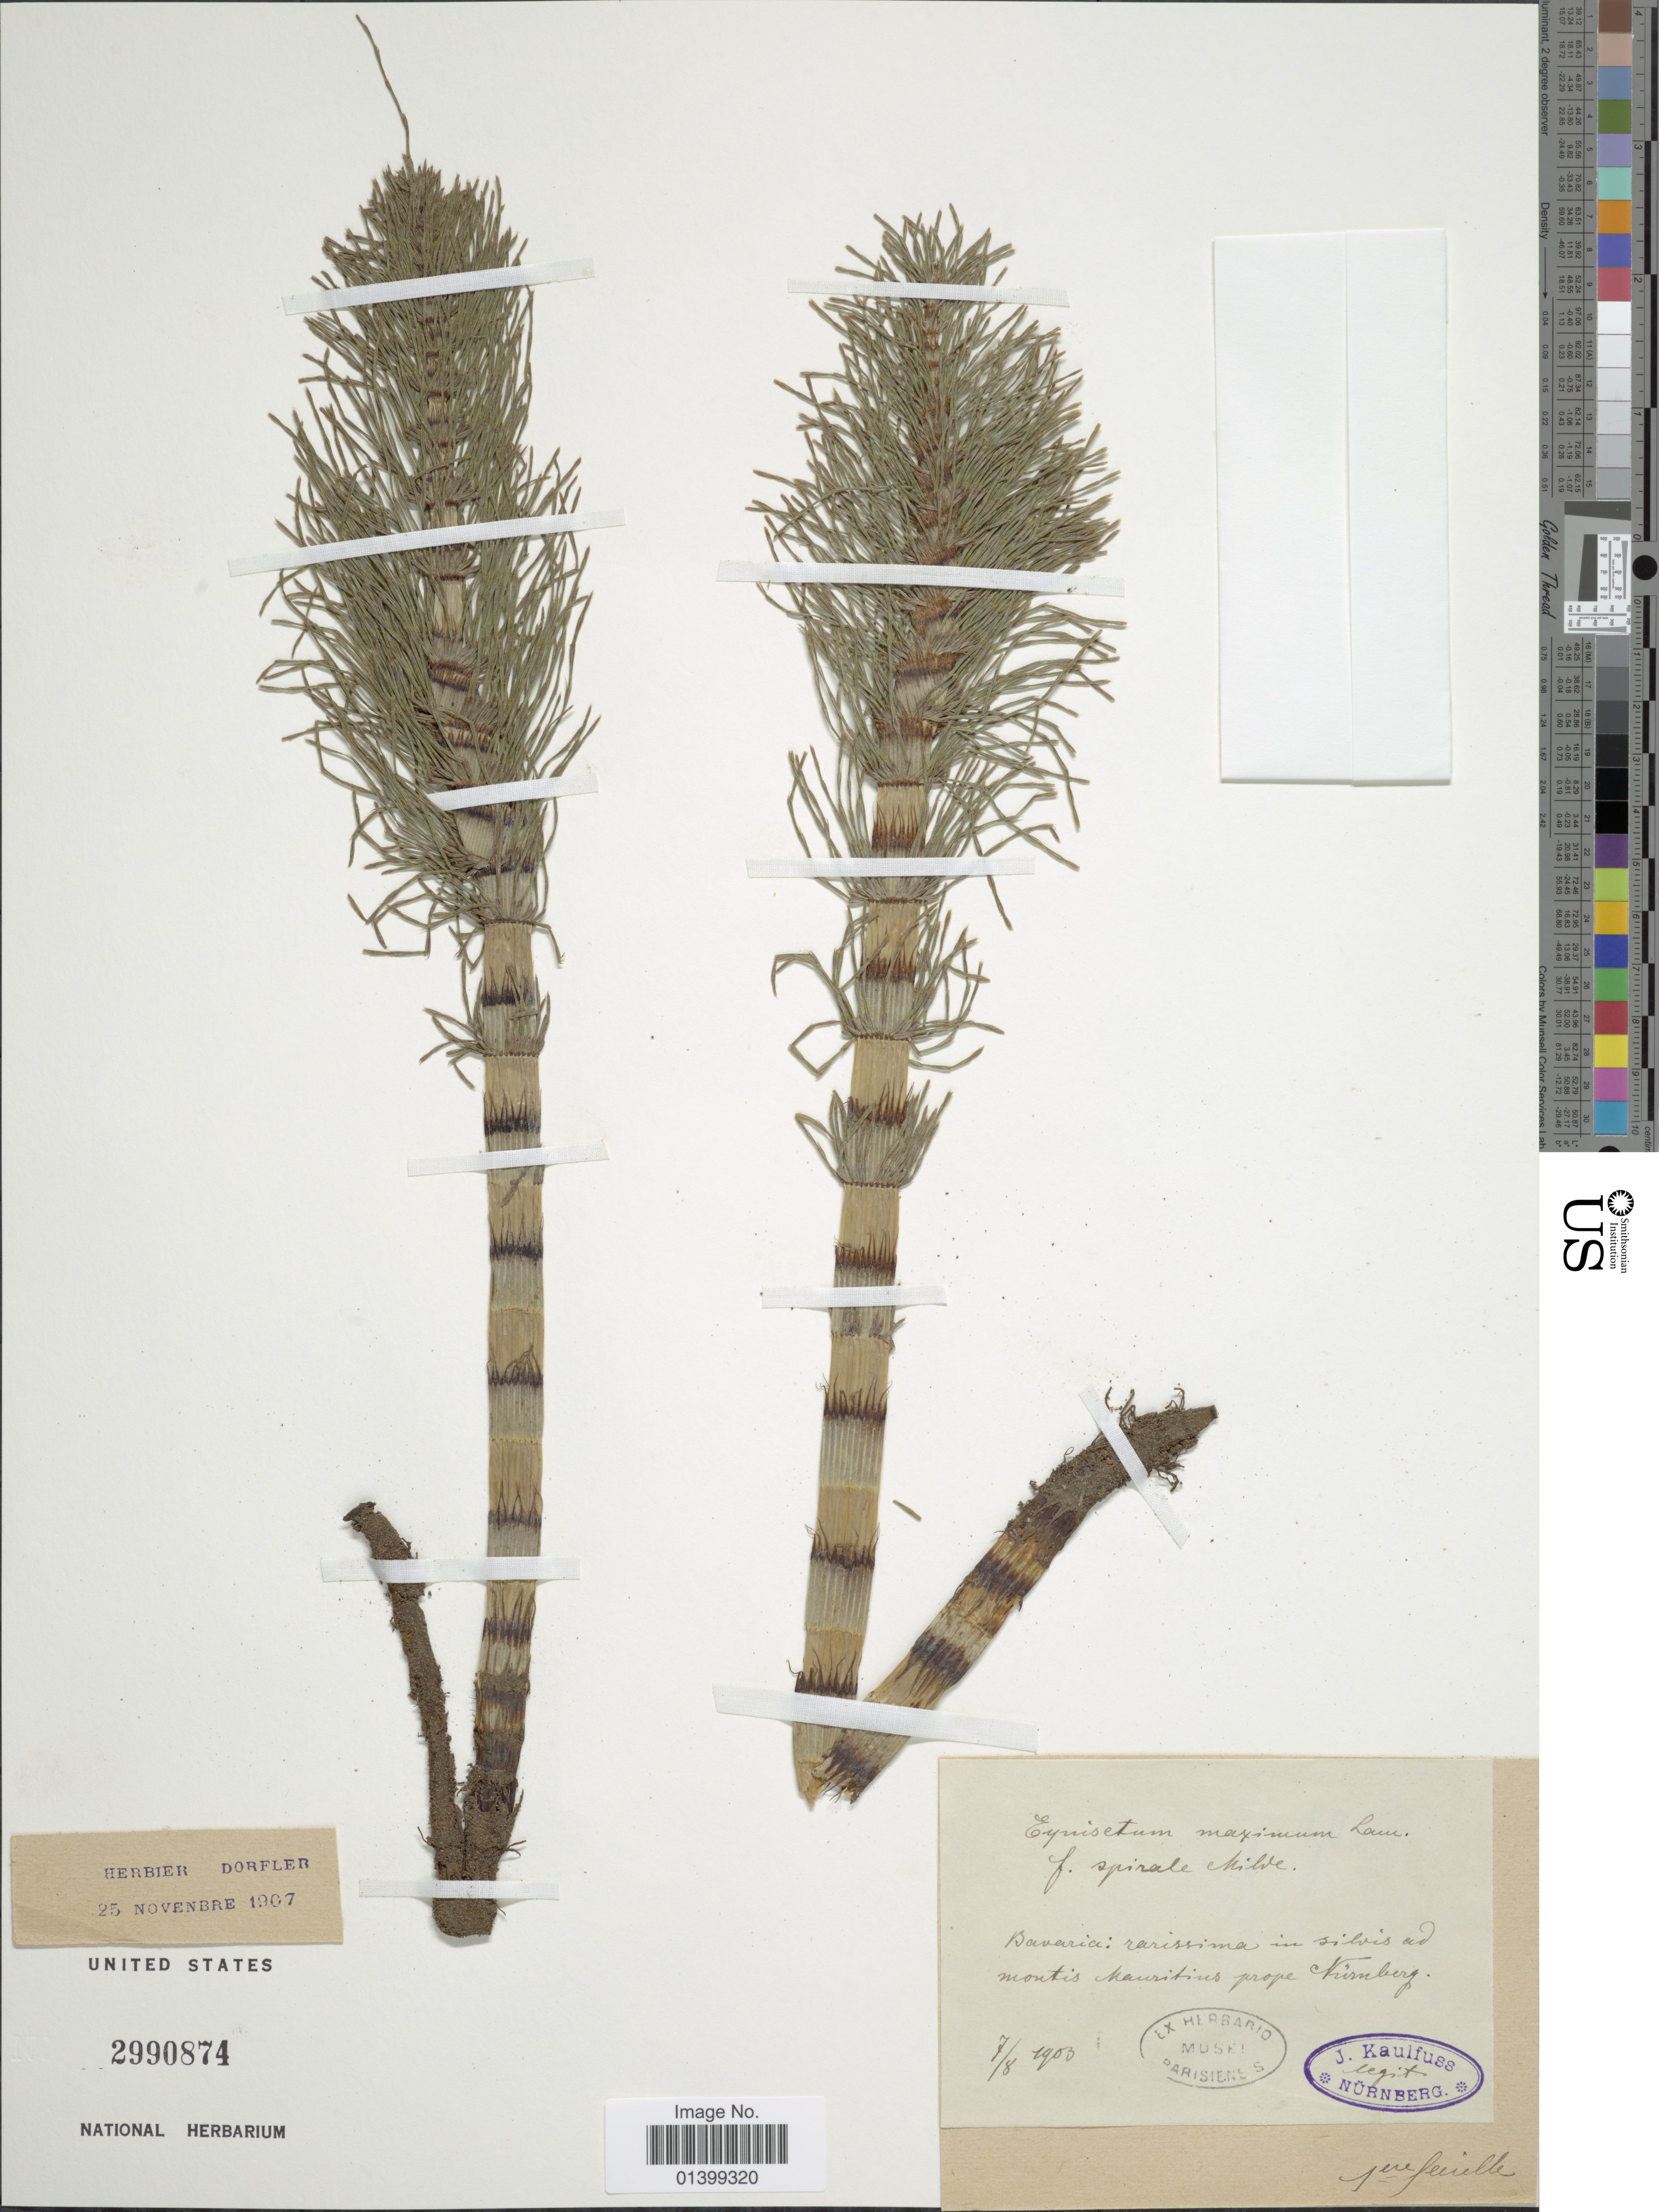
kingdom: Plantae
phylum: Tracheophyta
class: Polypodiopsida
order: Equisetales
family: Equisetaceae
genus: Equisetum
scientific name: Equisetum telmateia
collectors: J. S. Kaulfuss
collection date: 1903-08-07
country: Germany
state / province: Bayern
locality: Bavaria: Rarissima in silvis ad montis Mauritius prope Kimberg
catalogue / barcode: US 2990874